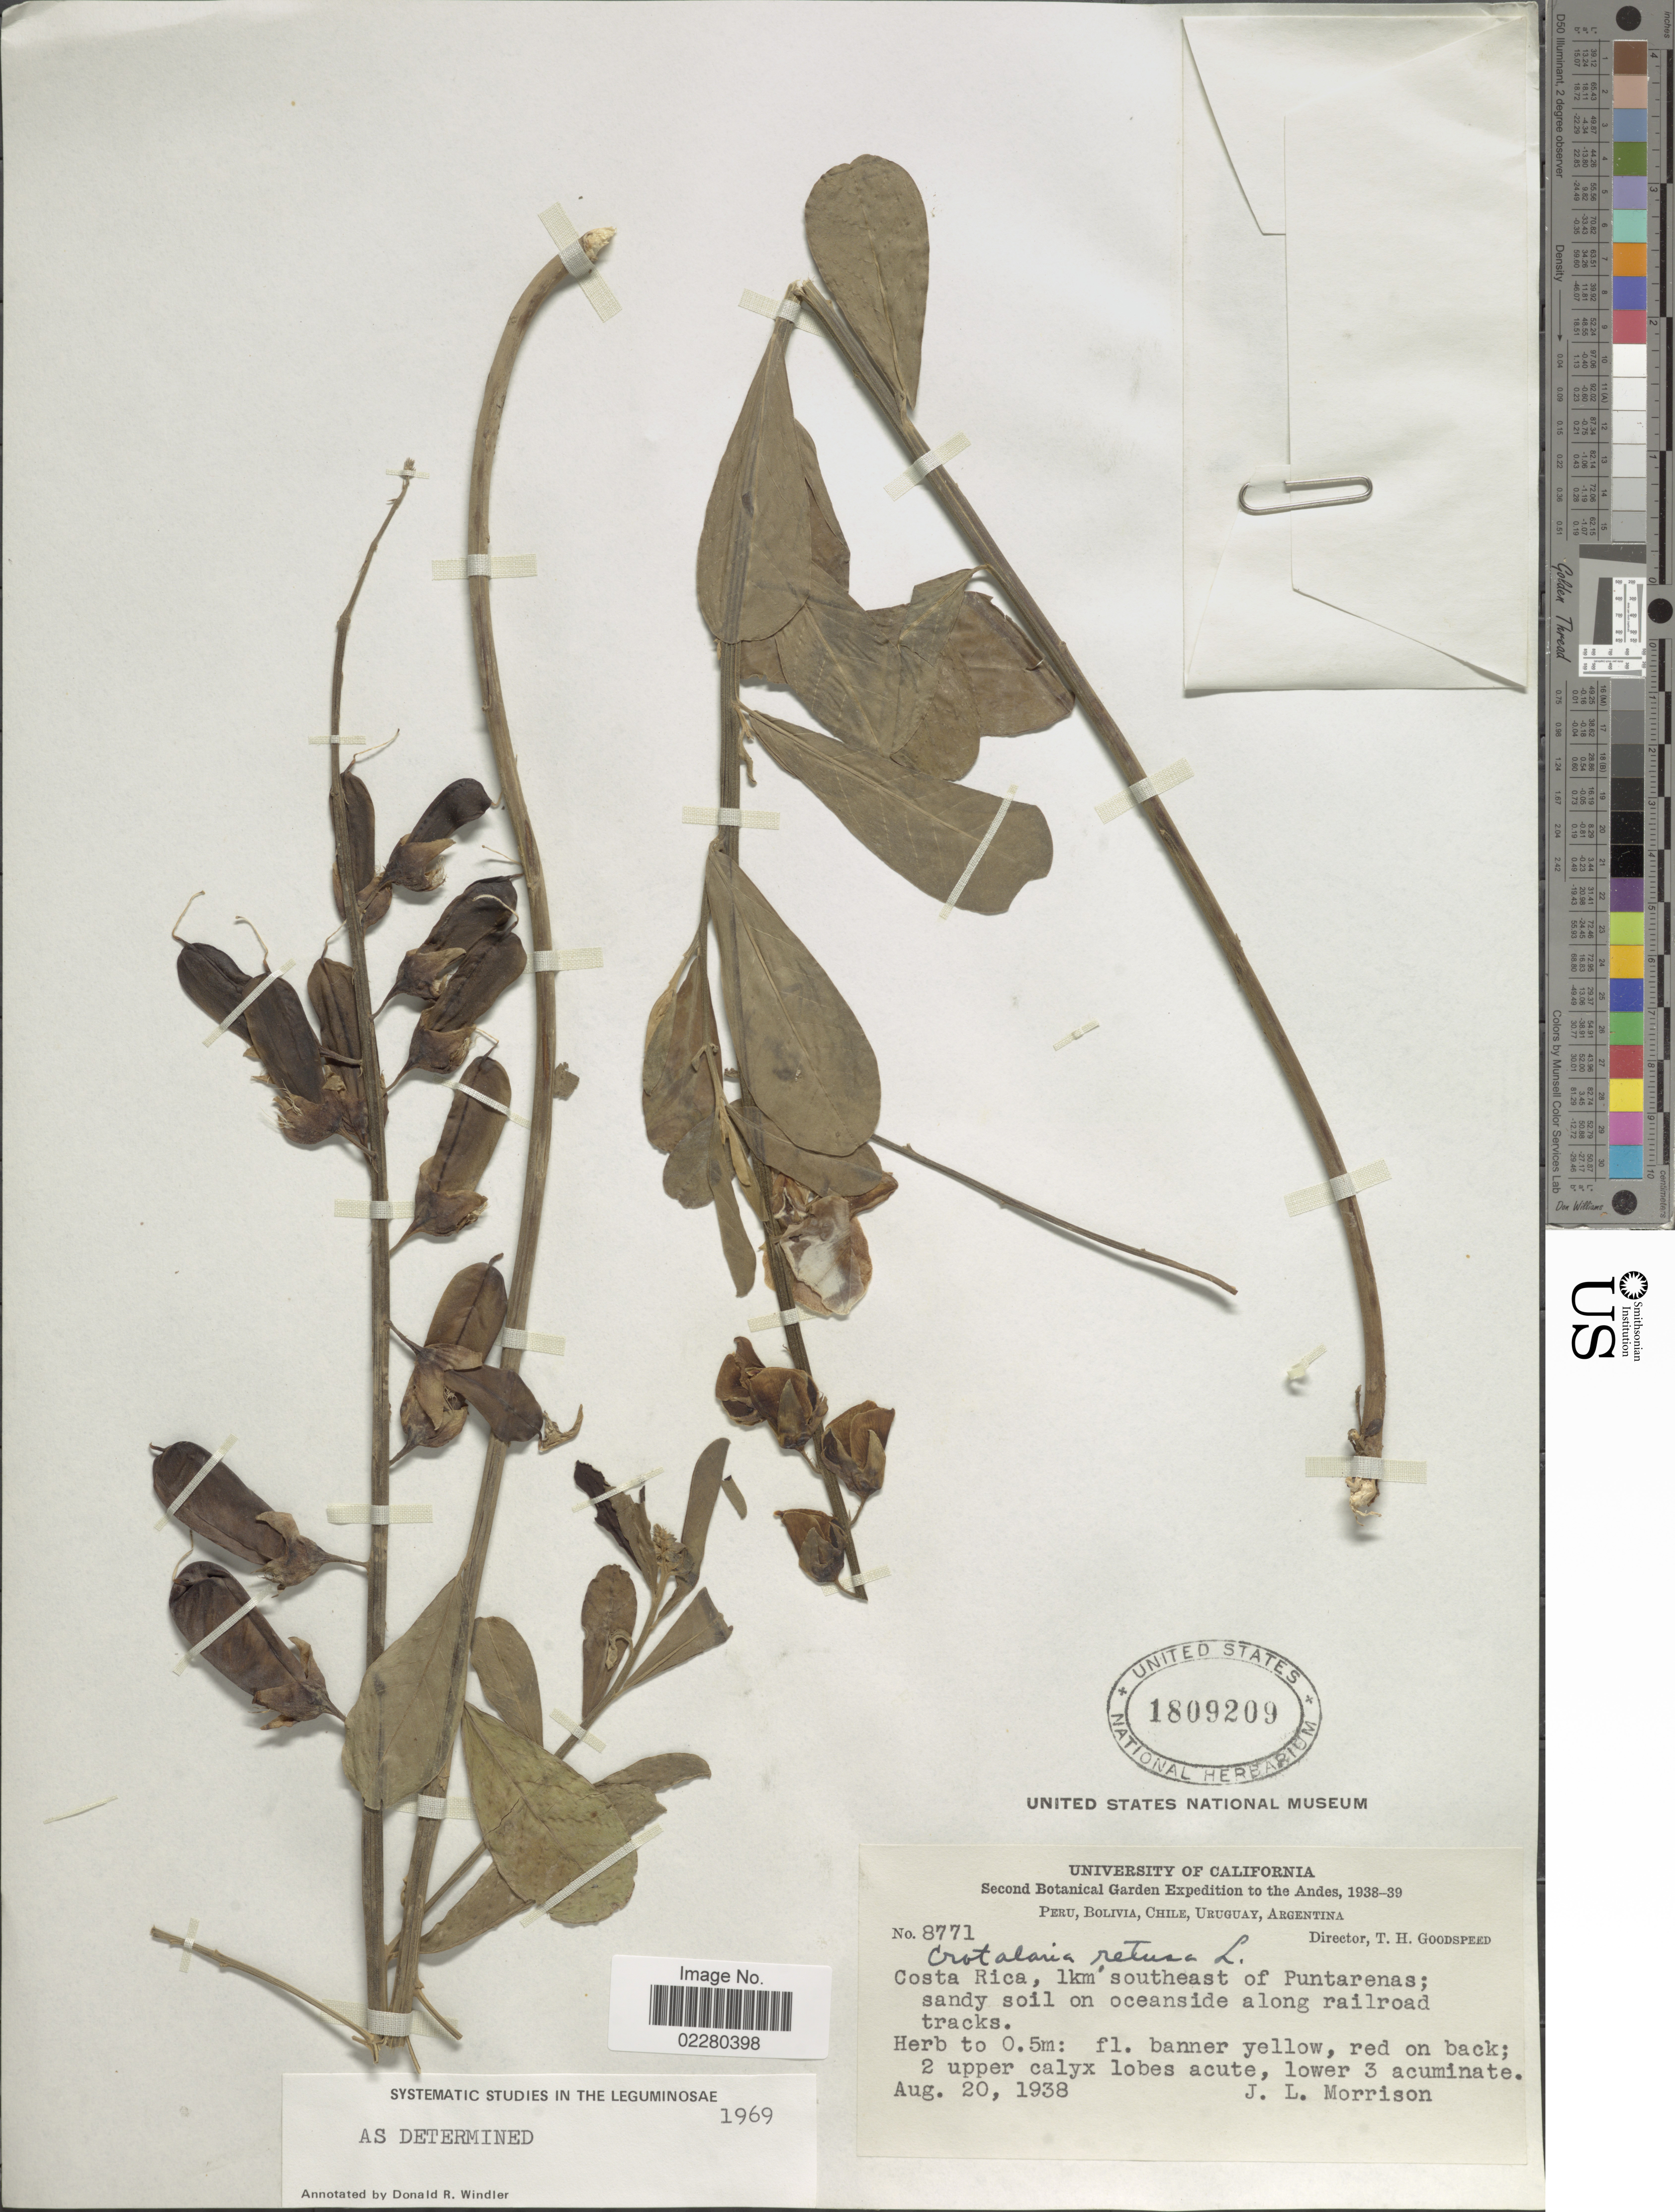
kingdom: Plantae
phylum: Tracheophyta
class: Magnoliopsida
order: Fabales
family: Fabaceae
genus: Crotalaria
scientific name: Crotalaria retusa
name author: L.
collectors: J. Morrison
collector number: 8771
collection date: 1938-08-20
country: Costa Rica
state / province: Puntarenas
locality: Costa Rica, 1km southeast of Puntarenas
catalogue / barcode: US 1809209